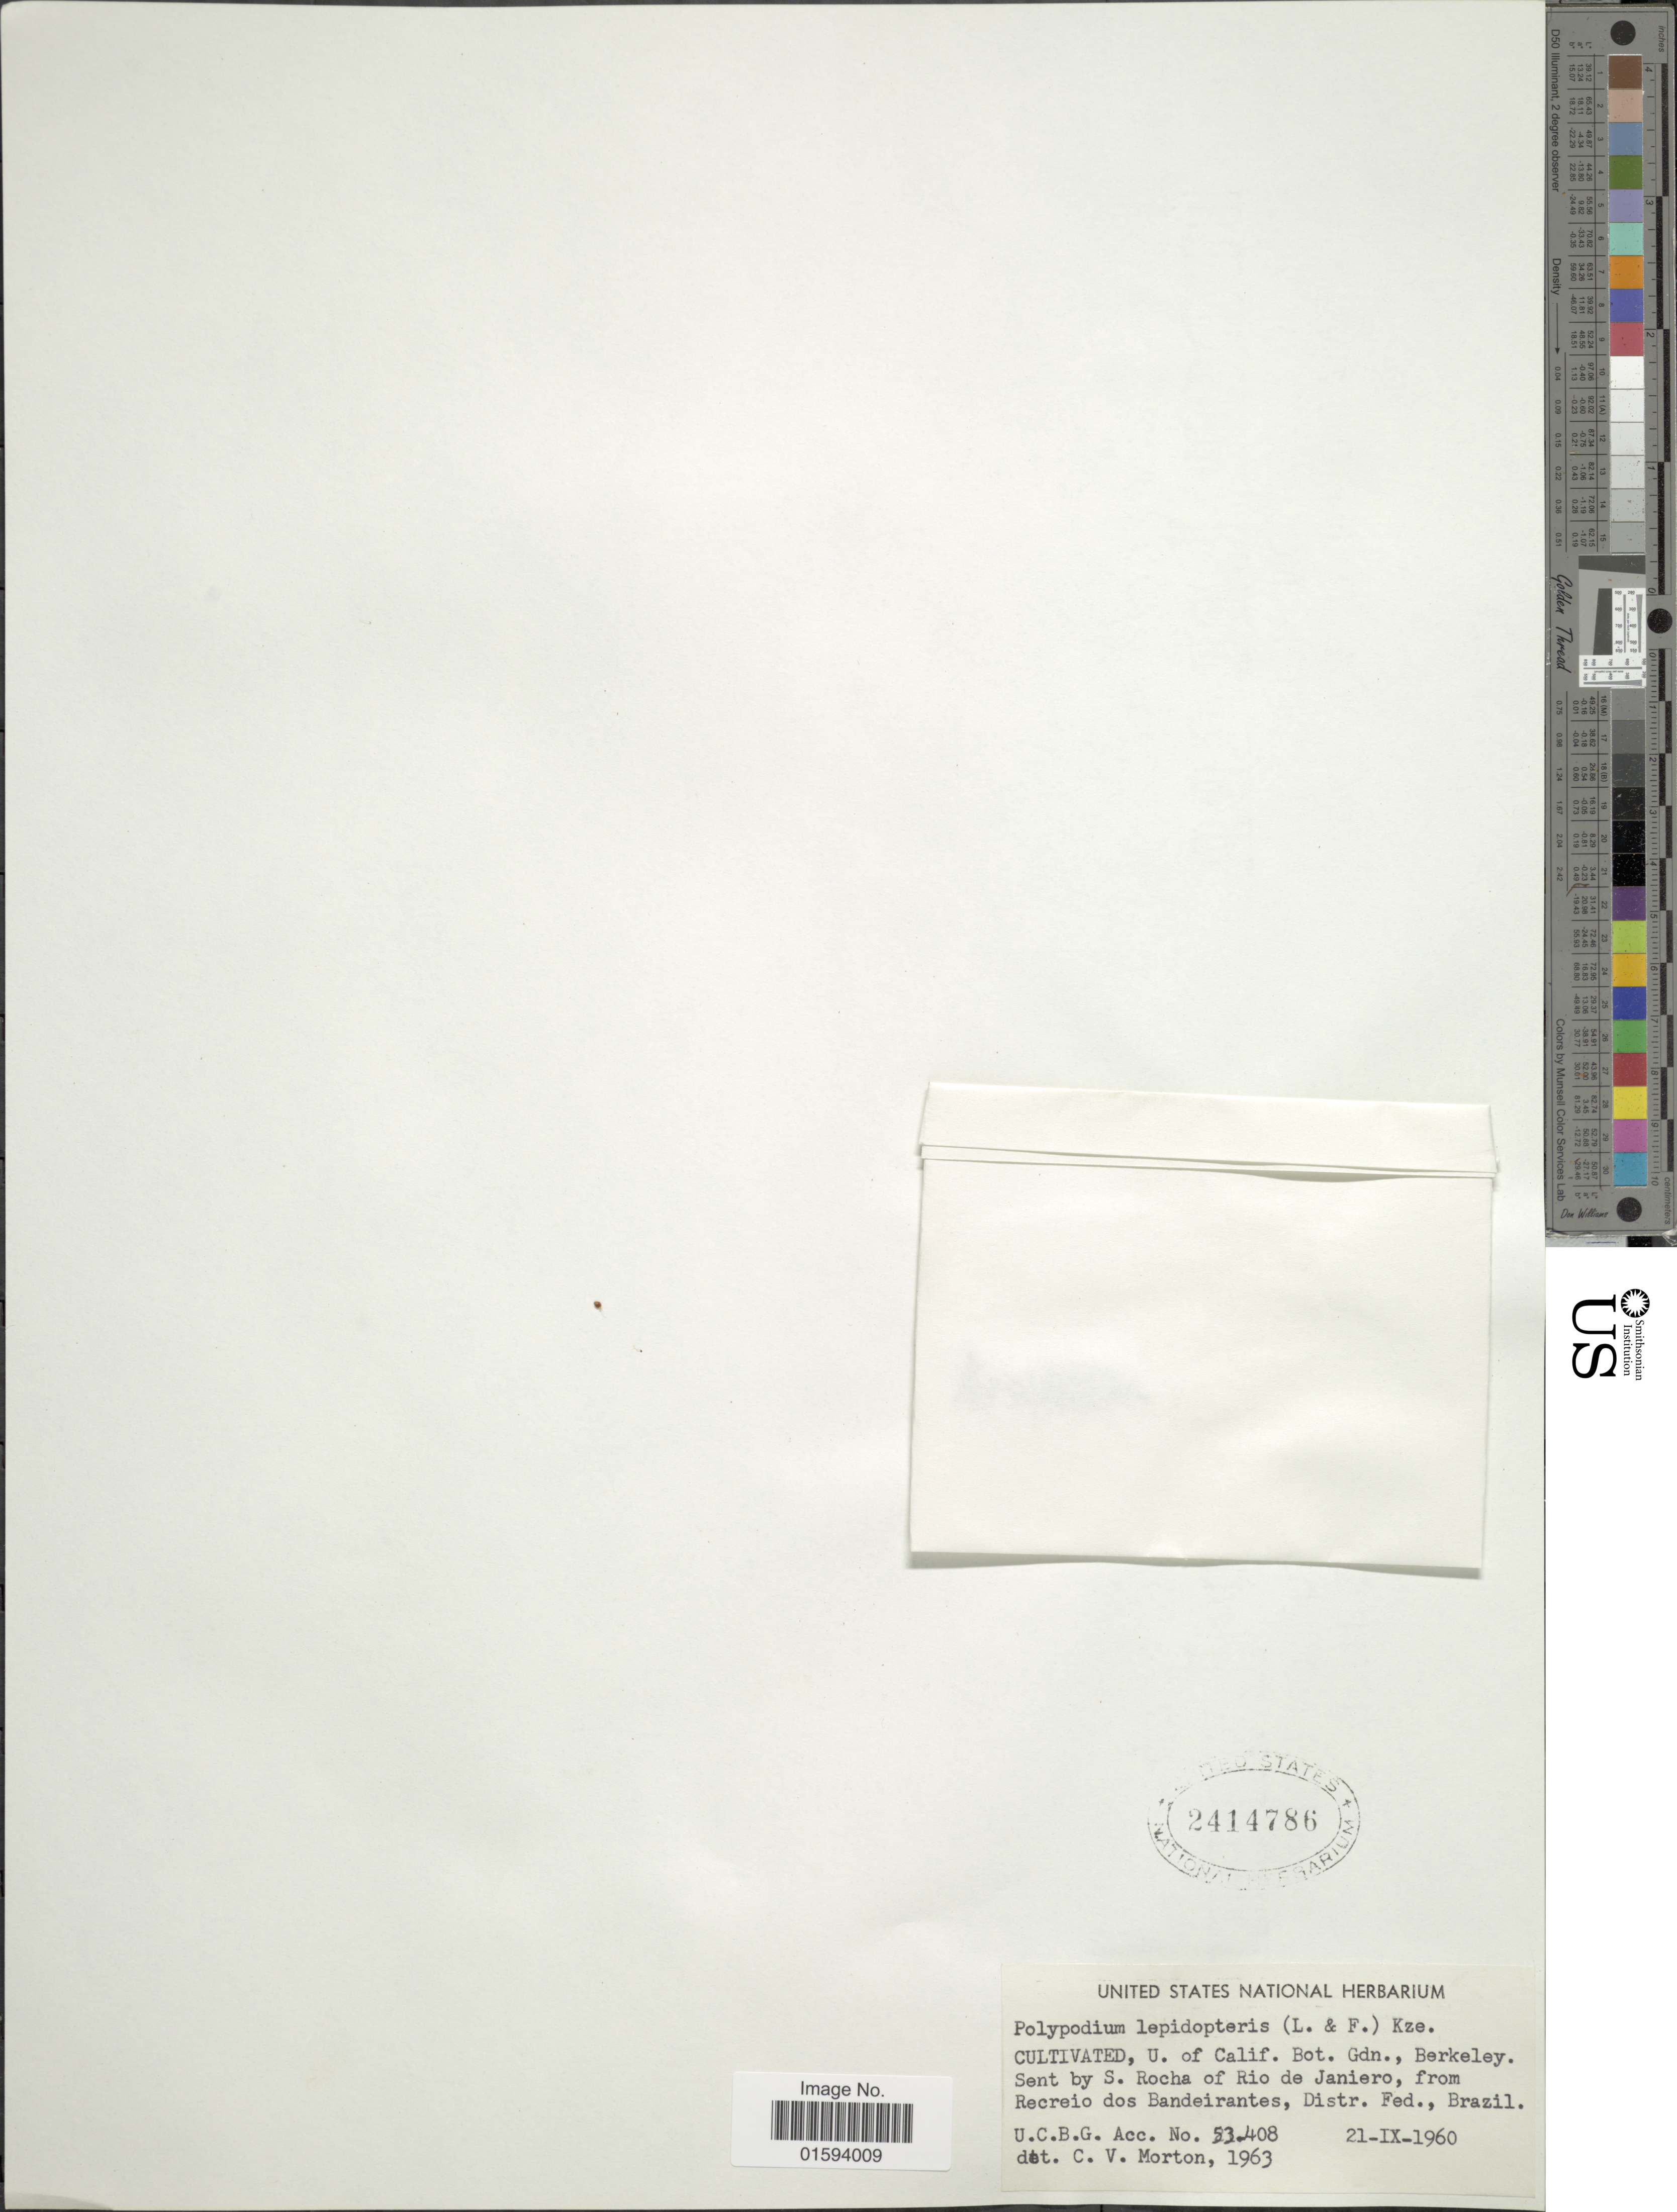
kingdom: Plantae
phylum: Tracheophyta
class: Polypodiopsida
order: Polypodiales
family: Polypodiaceae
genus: Polypodium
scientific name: Polypodium lepidopteris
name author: (Langsd. & Fisch.) Kunze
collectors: University of California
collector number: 53408?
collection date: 1960-09-21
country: United States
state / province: California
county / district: Alameda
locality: Cutivated, U. of Calif. Vot. Gdn., Berkeley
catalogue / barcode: US 2414786